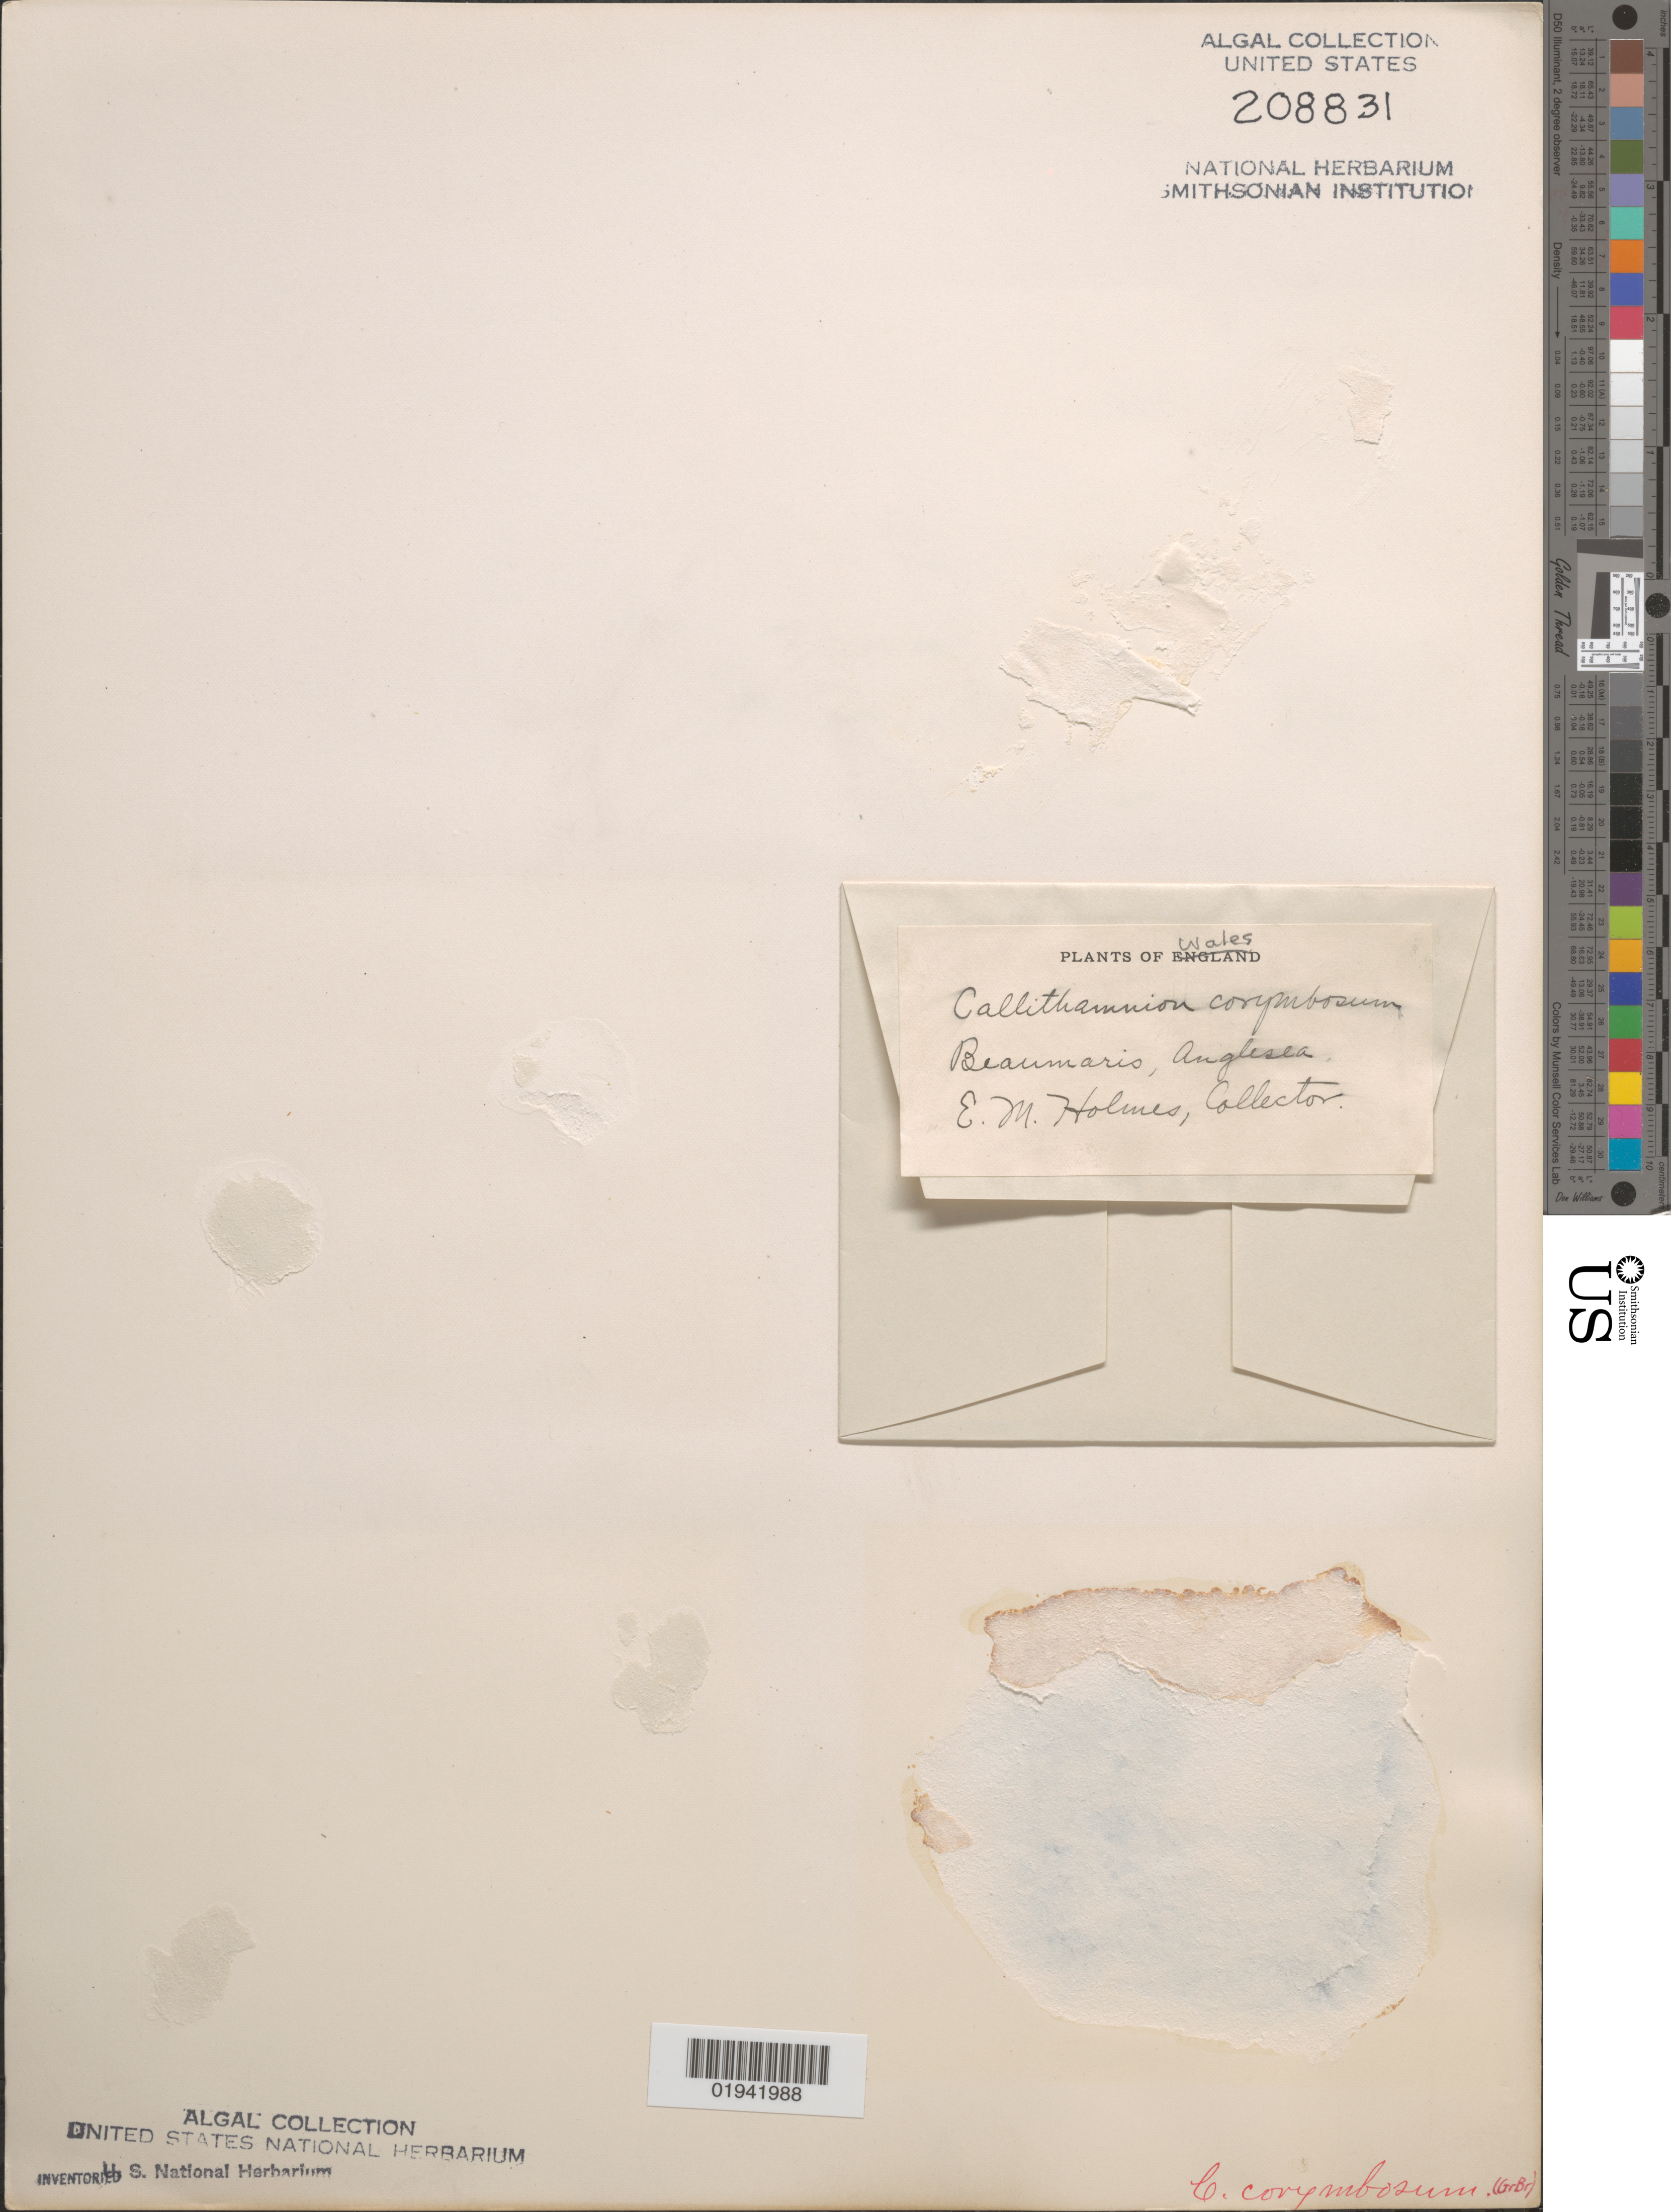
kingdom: Plantae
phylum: Rhodophyta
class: Florideophyceae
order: Ceramiales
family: Callithamniaceae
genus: Callithamnion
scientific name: Callithamnion corymbosum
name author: (Sm.) Lyngb.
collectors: E. M. Holmes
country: United Kingdom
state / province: Wales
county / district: Isle of Anglesey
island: Anglesey (Anglesea)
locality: Beaumaris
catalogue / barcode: US 208831